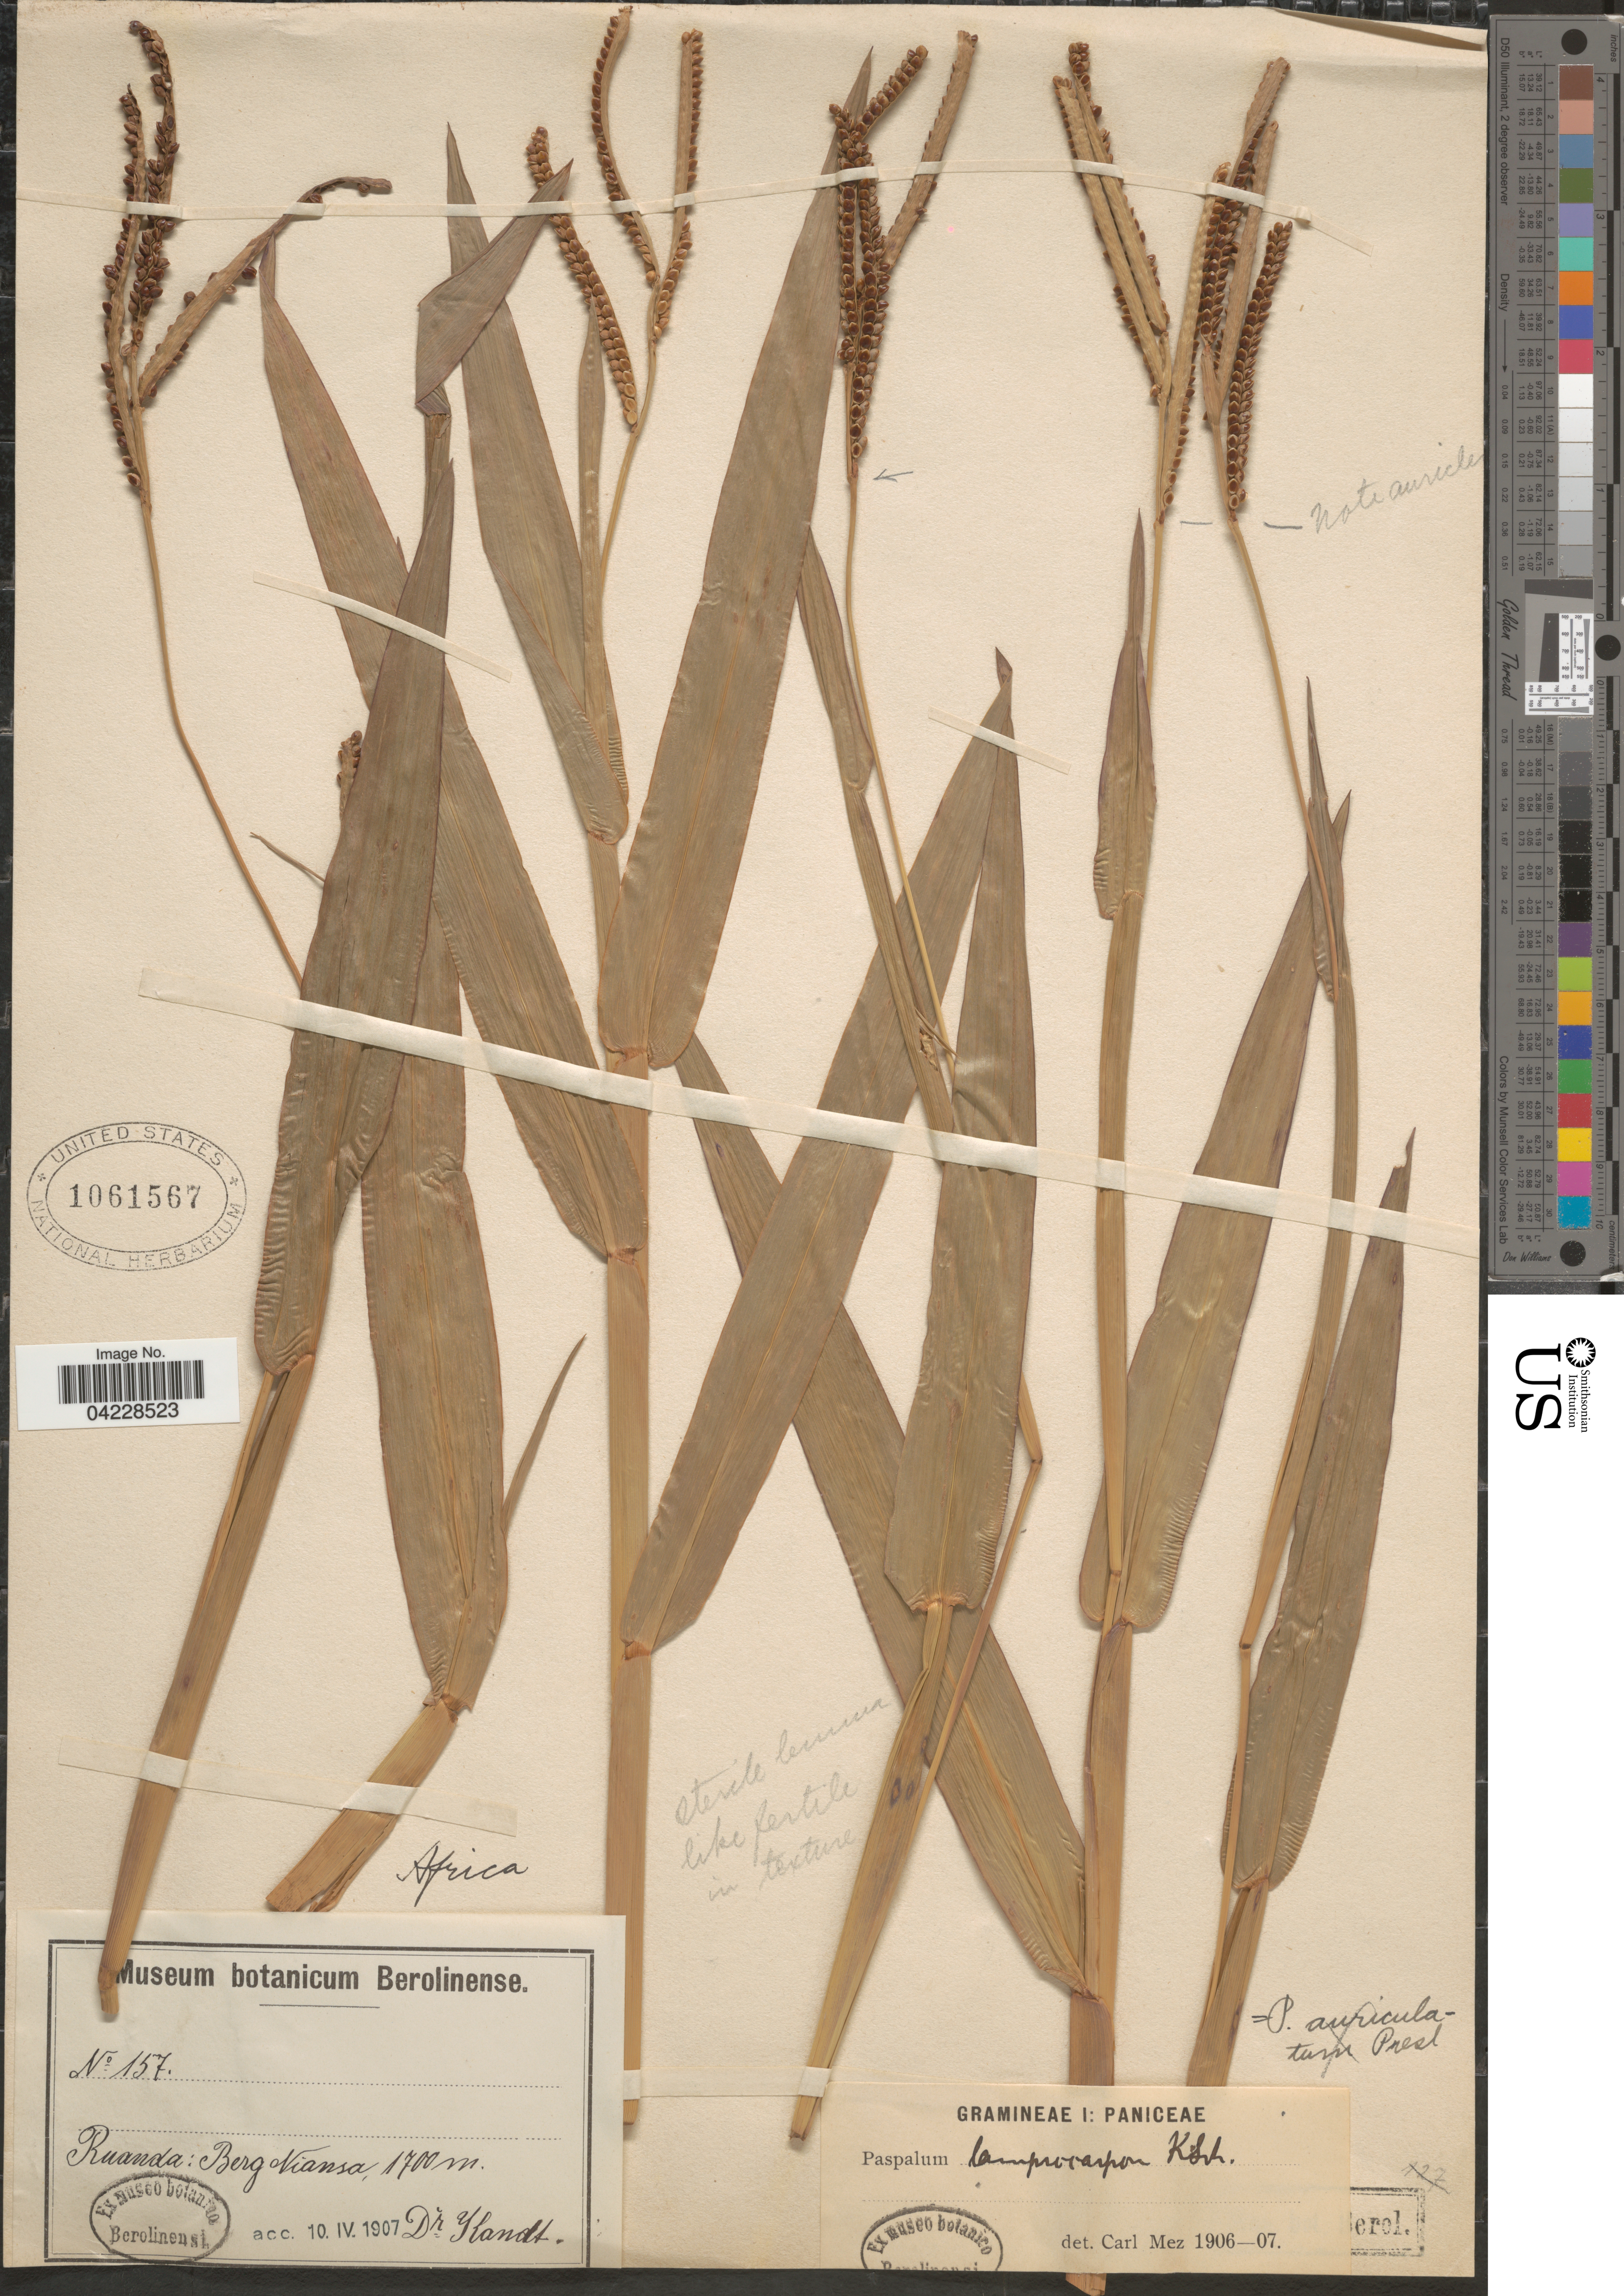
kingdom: Plantae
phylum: Tracheophyta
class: Liliopsida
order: Poales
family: Poaceae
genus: Paspalum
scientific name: Paspalum lamprocaryon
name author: K. Schum.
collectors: Kandt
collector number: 157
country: Rwanda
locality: Ruanda: Berg Viansa.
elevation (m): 1700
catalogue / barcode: US 1061567